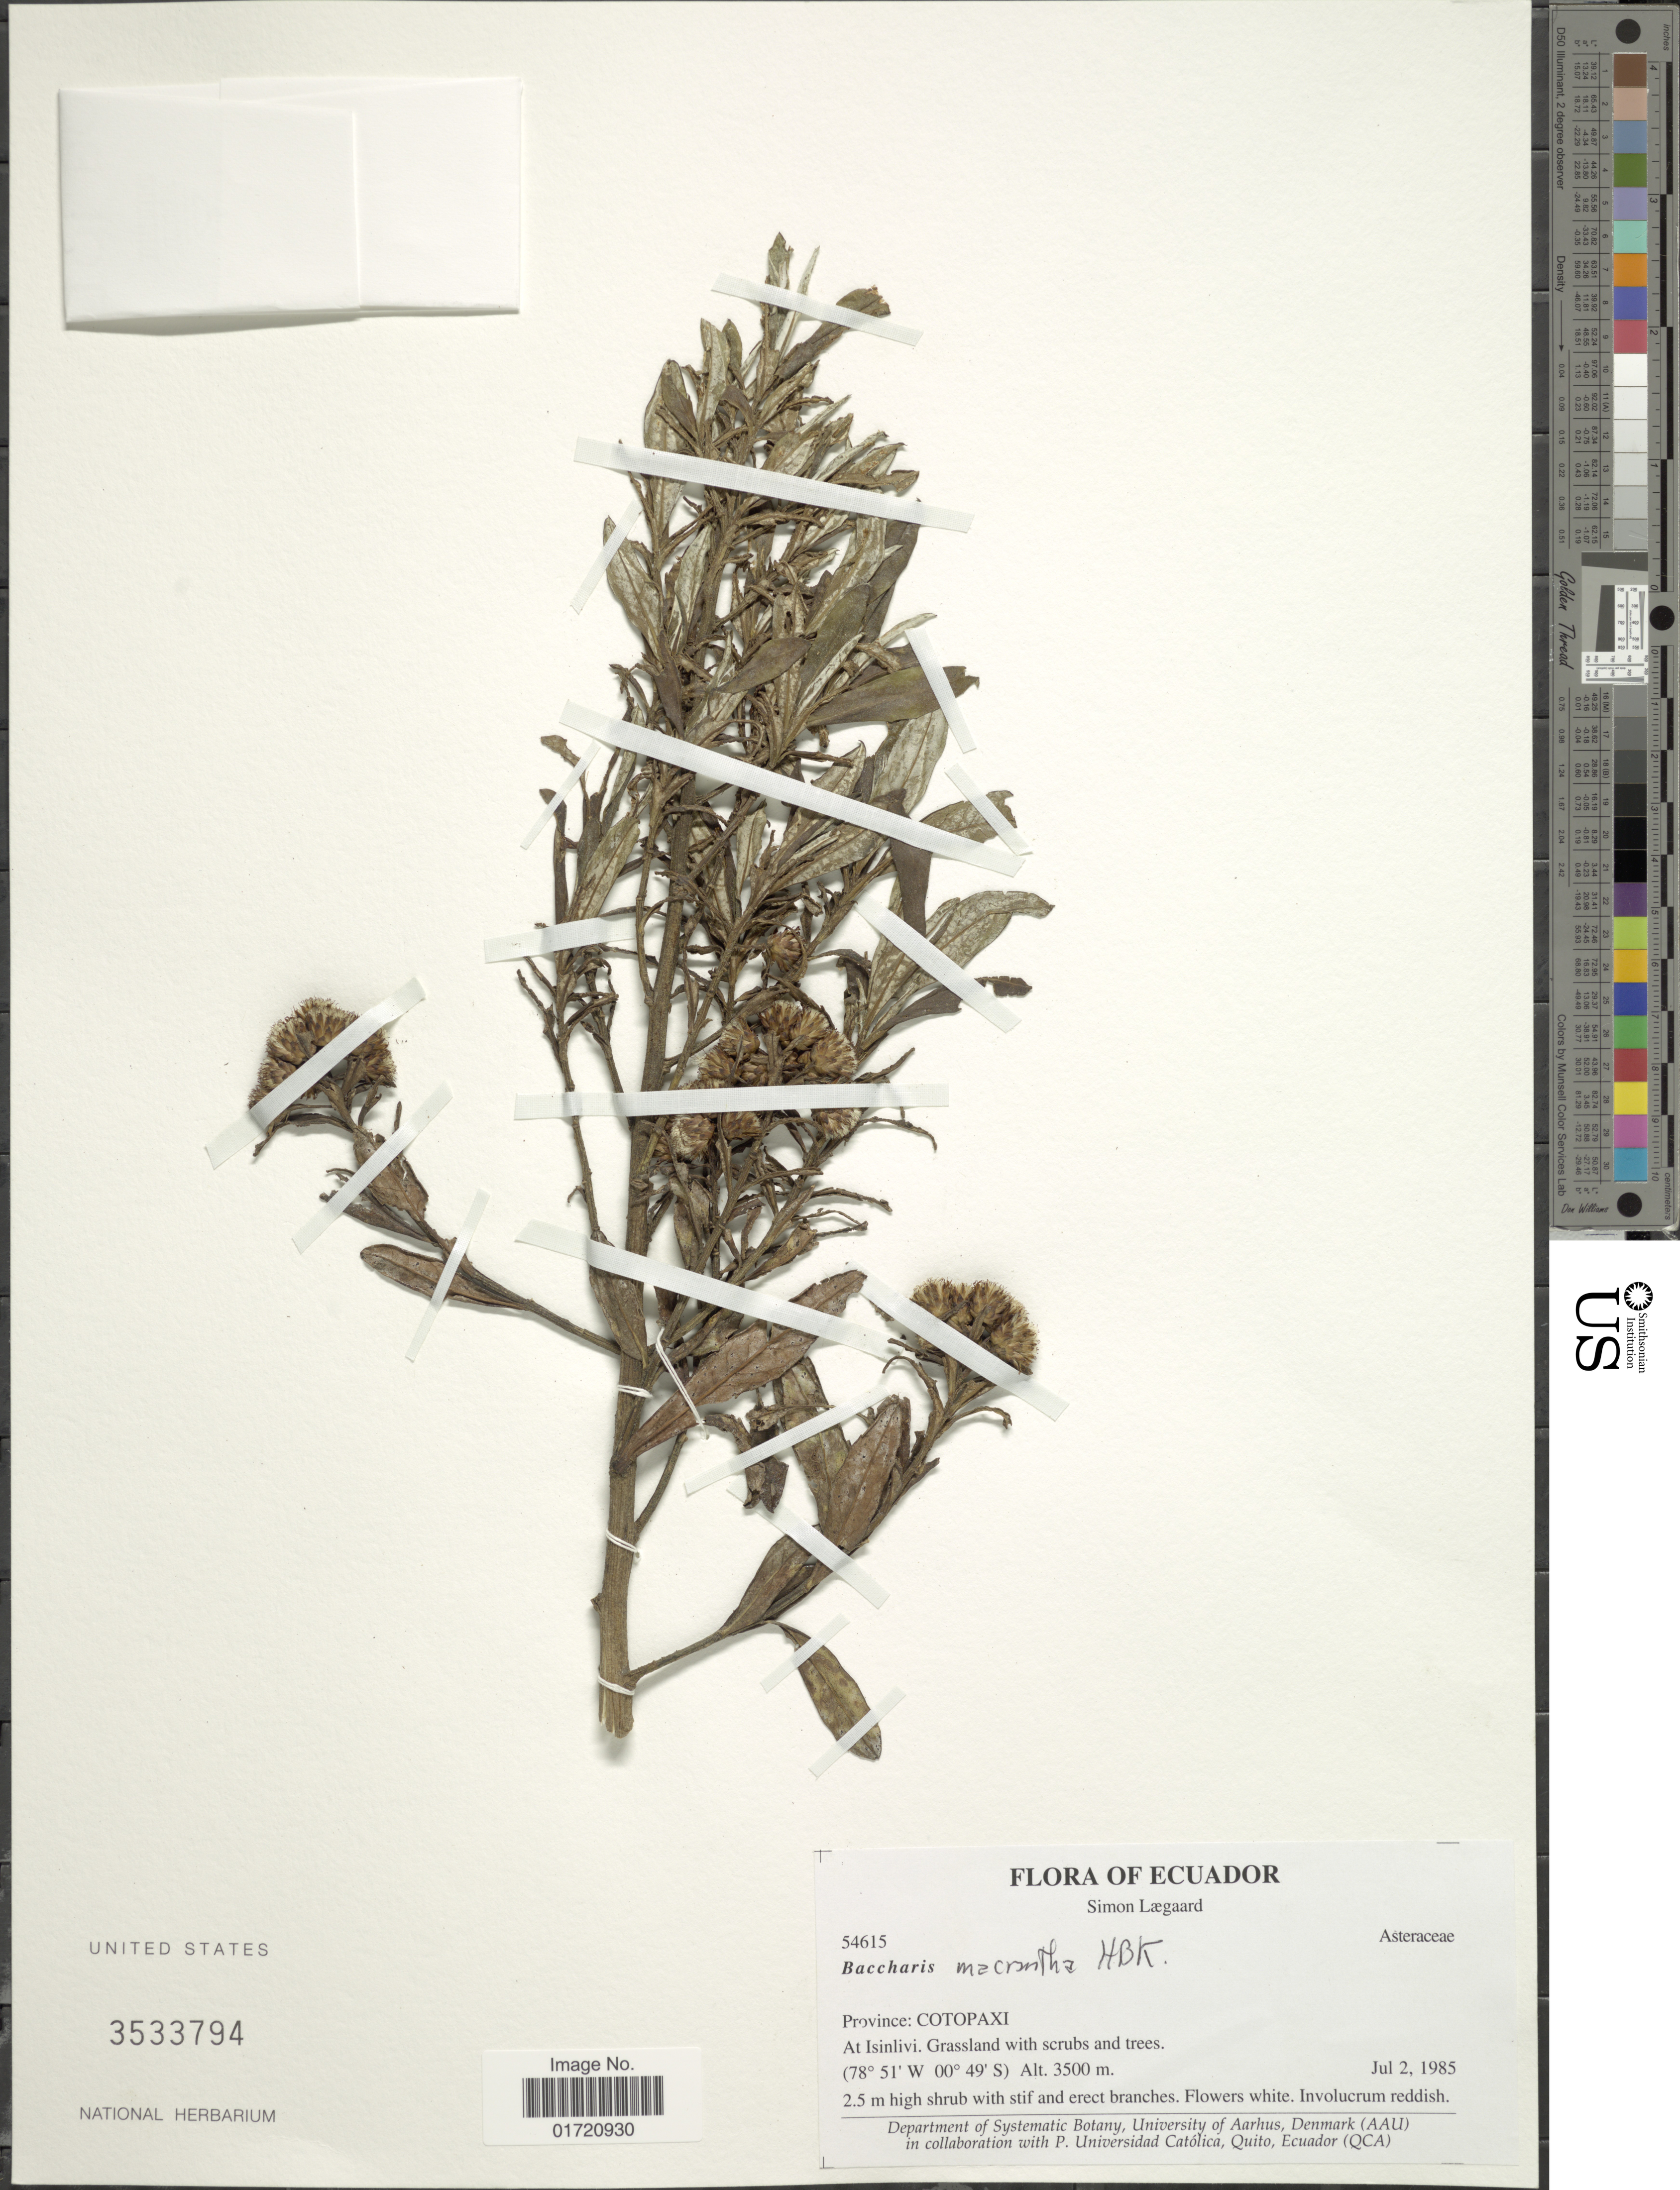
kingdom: Plantae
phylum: Tracheophyta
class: Magnoliopsida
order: Asterales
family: Asteraceae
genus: Baccharis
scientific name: Baccharis macrantha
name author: Kunth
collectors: S. Lægaard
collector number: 54615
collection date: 1985-07-02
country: Ecuador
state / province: Cotopaxi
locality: At Isinlivi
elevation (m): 3500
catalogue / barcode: US 3533794